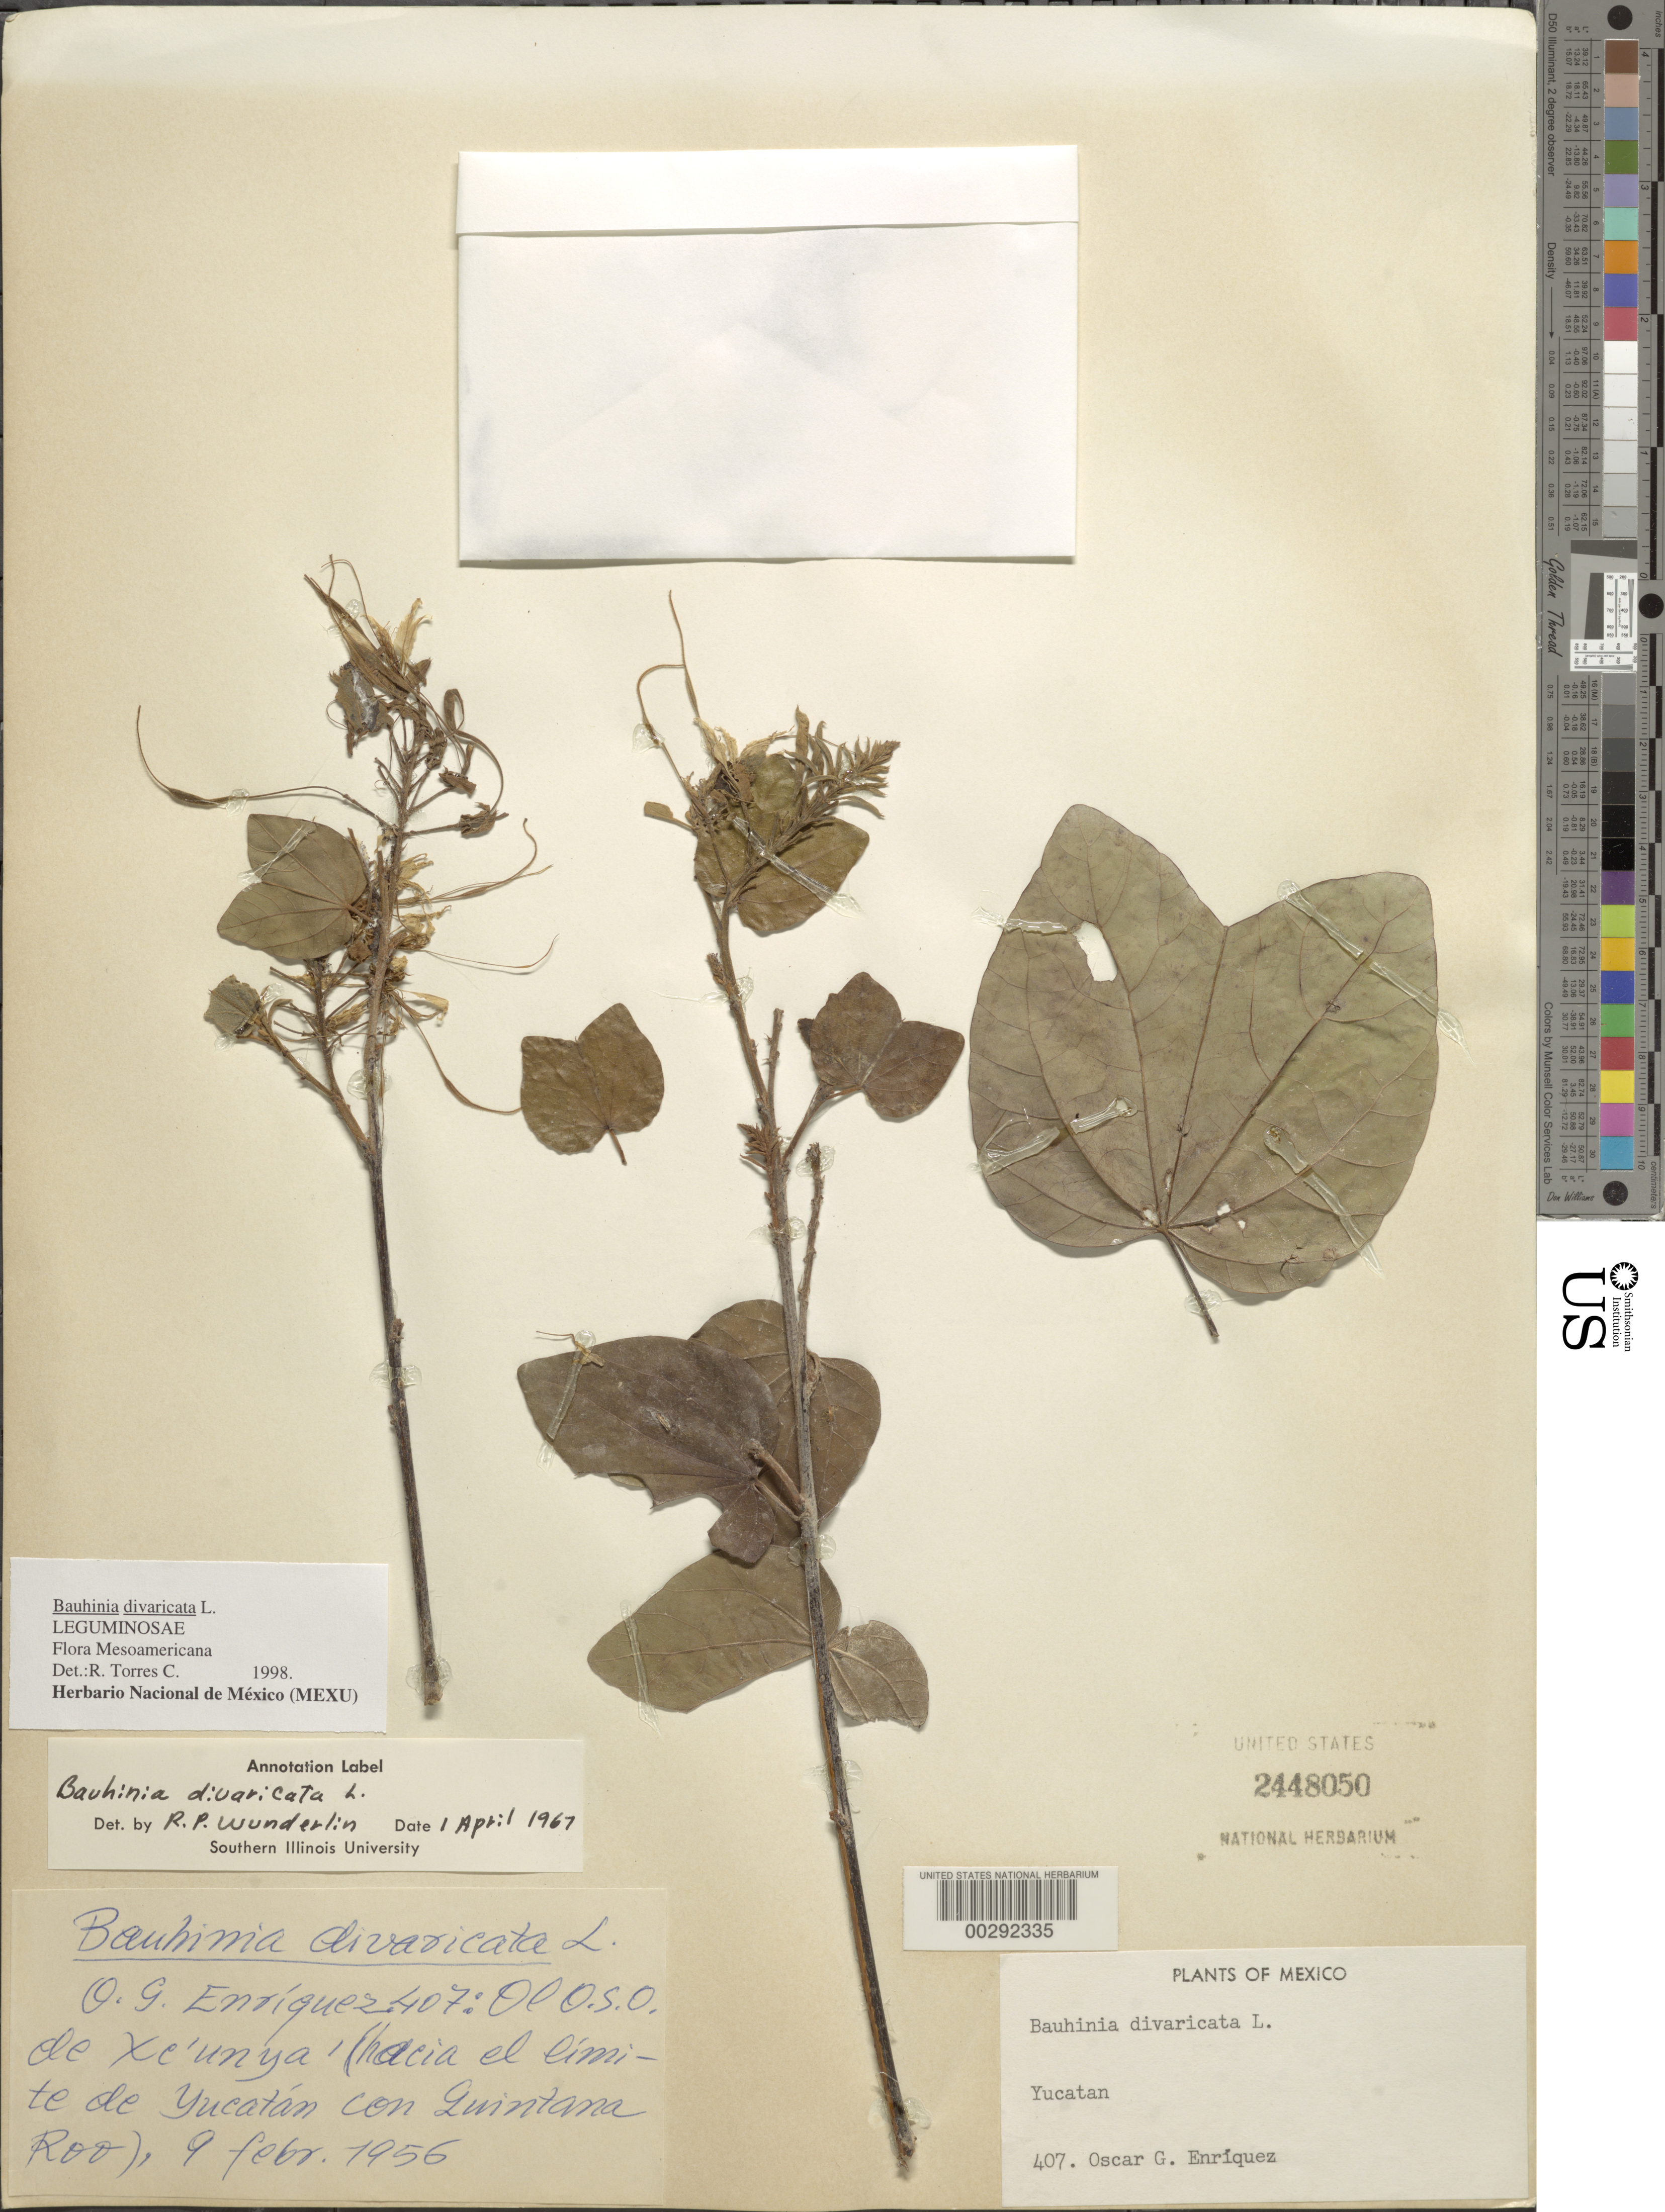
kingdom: Plantae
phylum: Tracheophyta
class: Magnoliopsida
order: Fabales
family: Fabaceae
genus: Bauhinia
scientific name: Bauhinia divaricata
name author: L.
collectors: O. Enriquez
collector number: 407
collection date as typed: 09 Feb 1956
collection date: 1956-02-09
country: Mexico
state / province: Yucatán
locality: Ese of xe'unya' (towards the border of yucatan with quintana roo)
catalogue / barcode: US 2448050